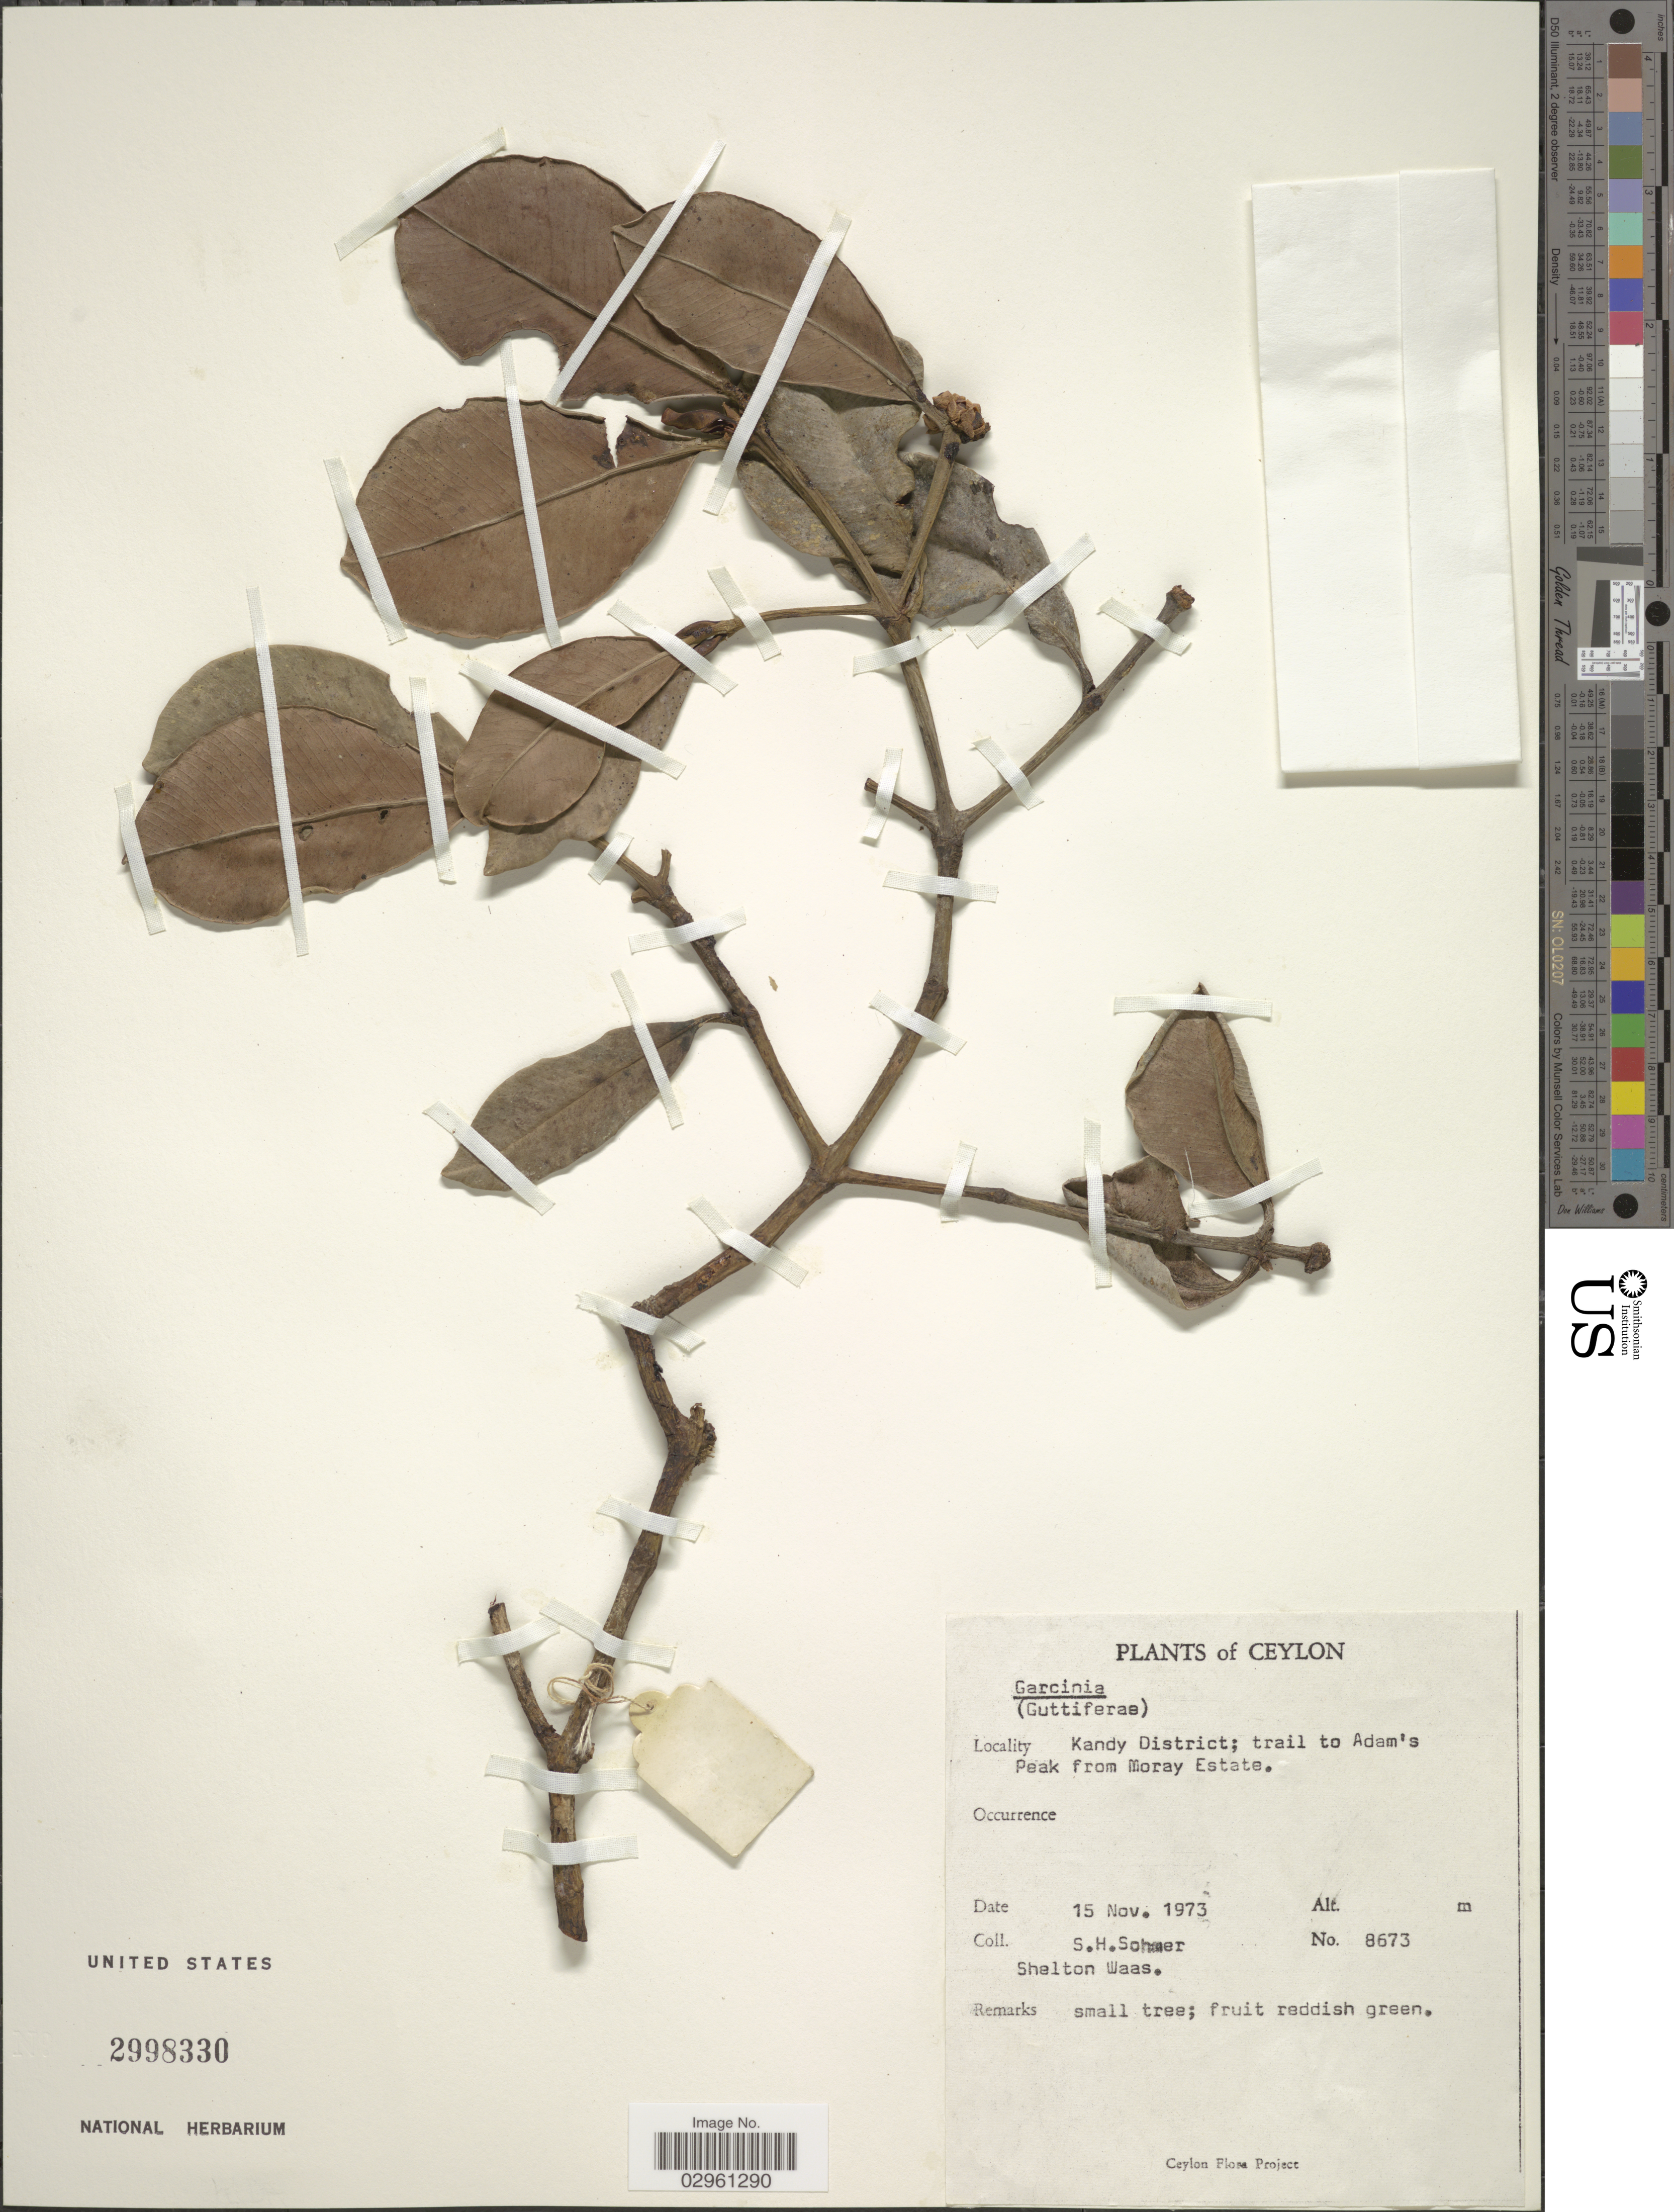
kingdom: Plantae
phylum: Tracheophyta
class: Magnoliopsida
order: Malpighiales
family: Clusiaceae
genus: Garcinia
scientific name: Garcinia spicata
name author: Hook. f.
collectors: S. H. Sohmer & S. Waas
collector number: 8673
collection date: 1973-11-15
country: Sri Lanka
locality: Ceylon. Kandy District; trail to Adam's Peak from Moray Estate.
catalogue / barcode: US 2998330